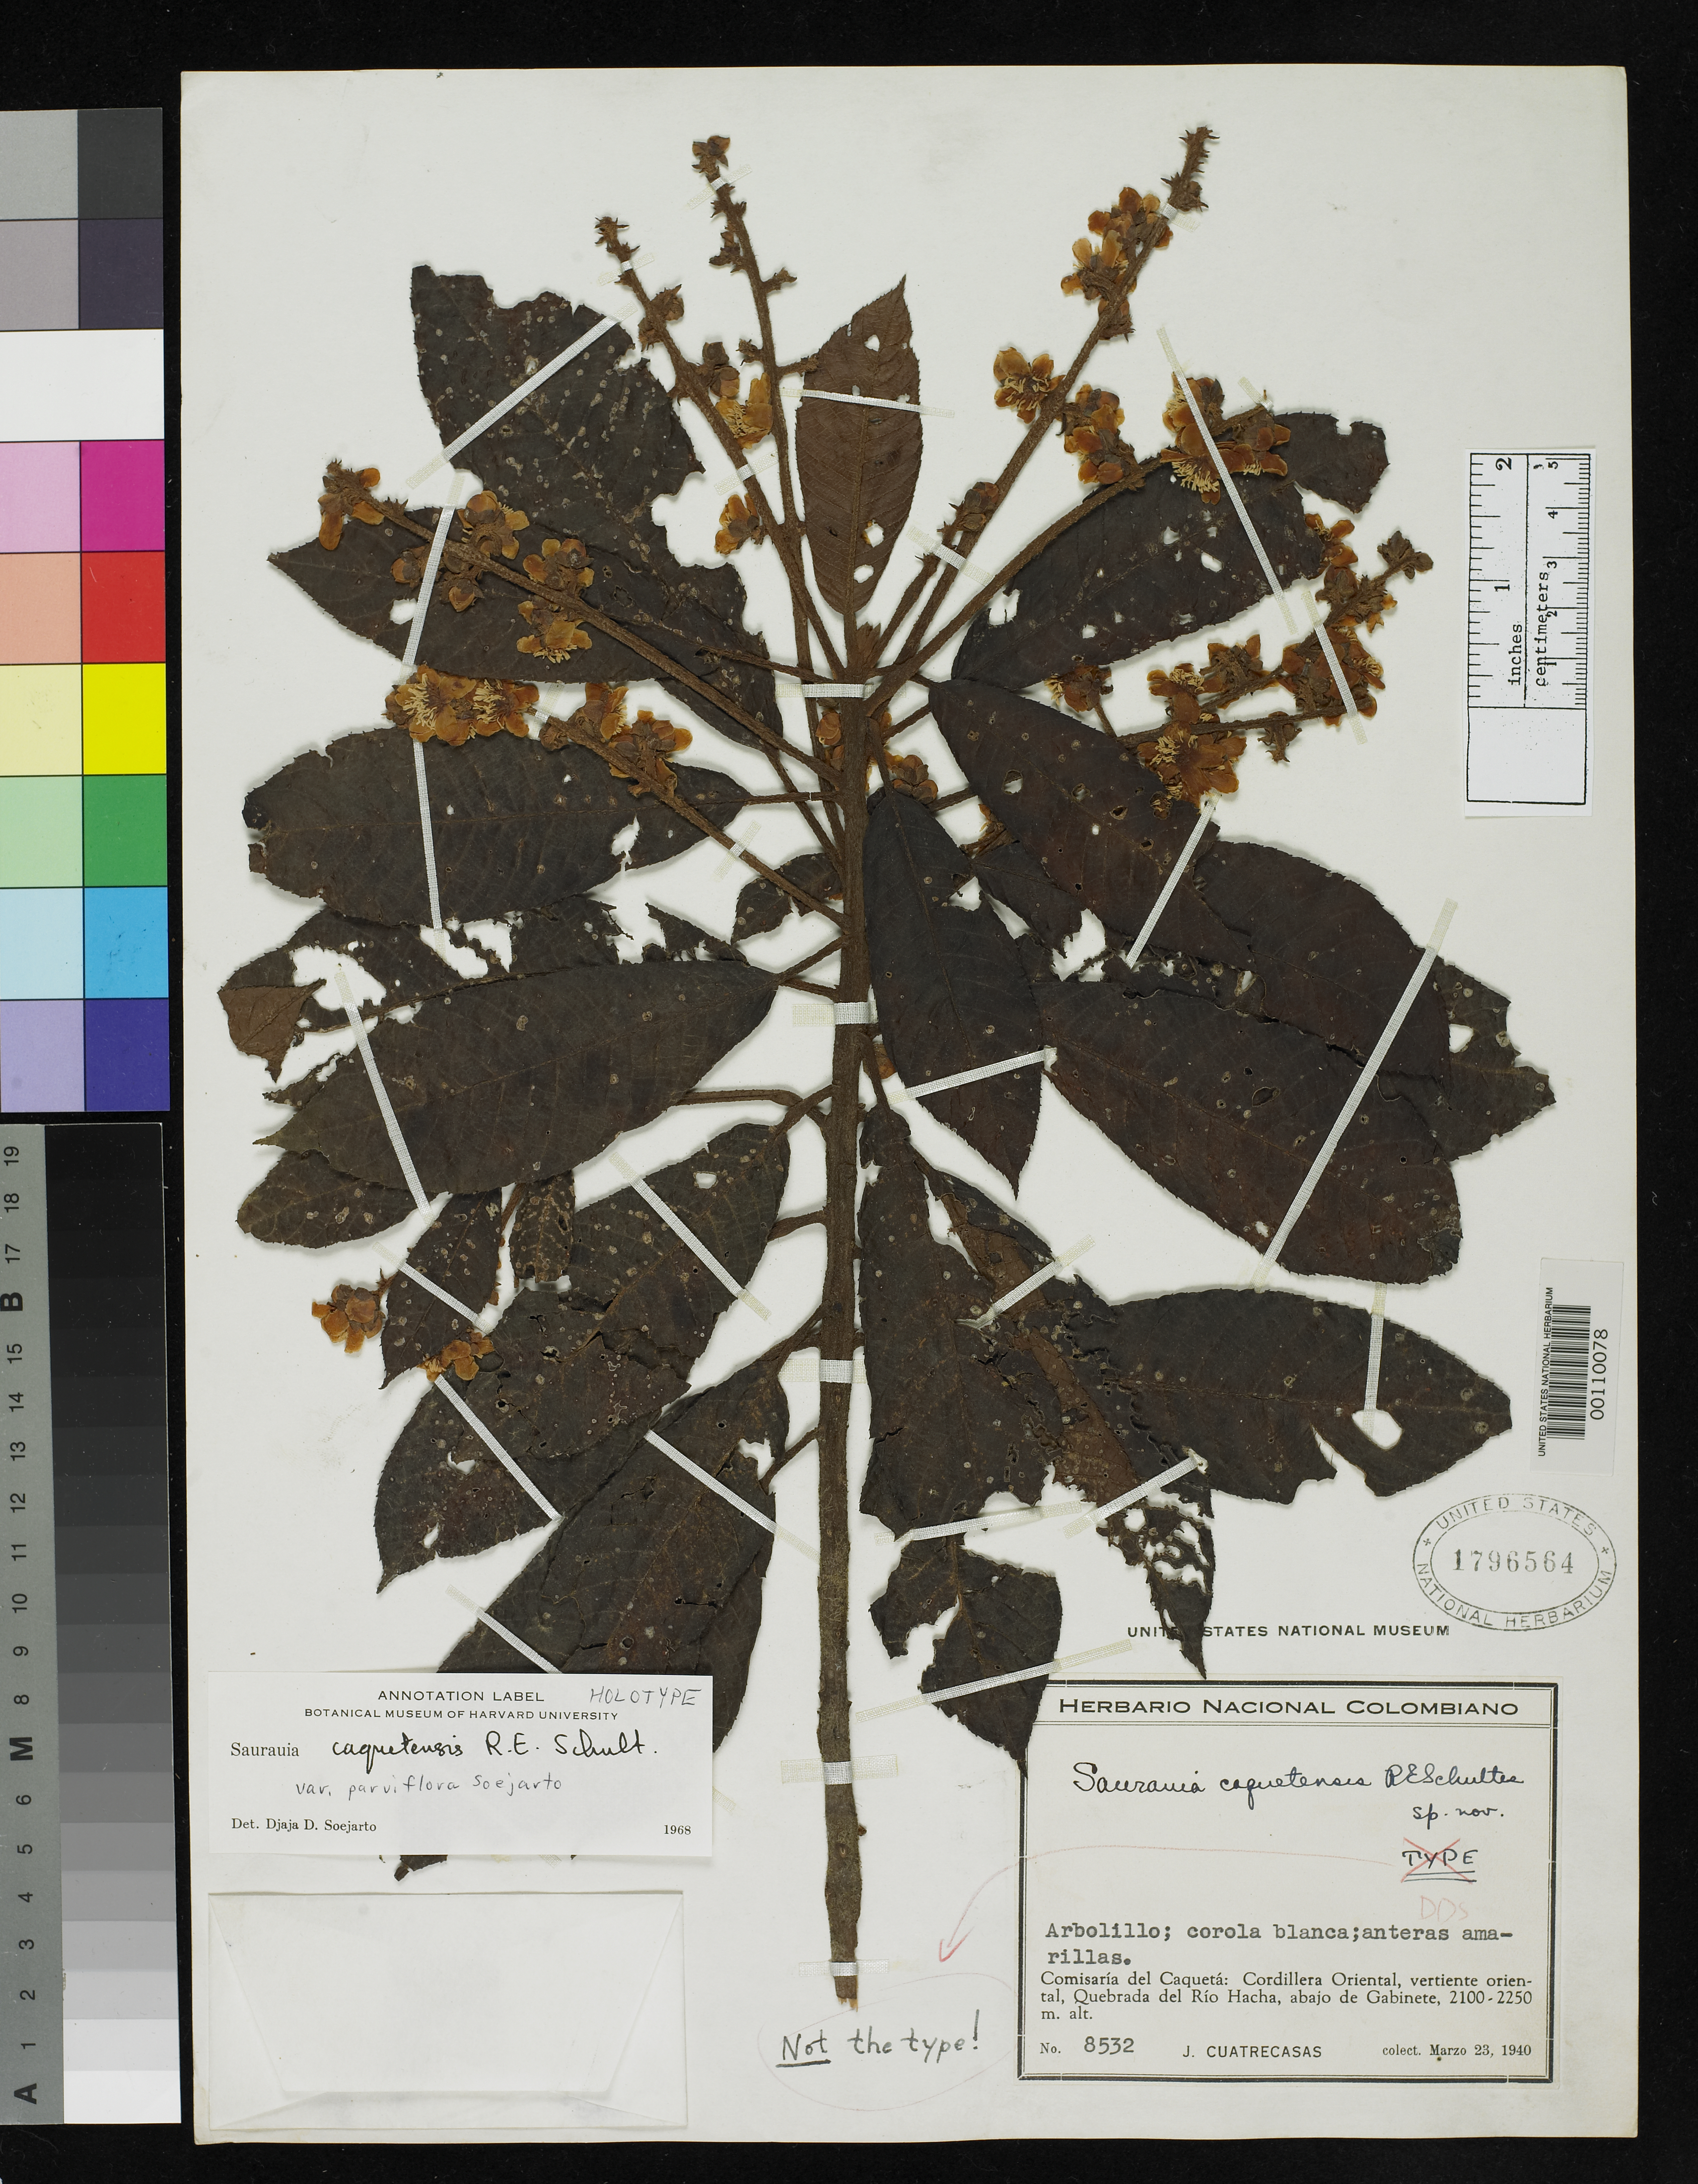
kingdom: Plantae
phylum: Tracheophyta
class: Magnoliopsida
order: Ericales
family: Actinidiaceae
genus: Saurauia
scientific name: Saurauia caquetensis var. parviflora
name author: Soejarto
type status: Holotype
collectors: J. Cuatrecasas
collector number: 8532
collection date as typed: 23 Mar 1970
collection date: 1970-03-23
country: Colombia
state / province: Caquetá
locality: Cordillera Oriental Vertiente Oriental, Quebrada de Rio Hacha, Abajode Gabinete.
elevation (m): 2100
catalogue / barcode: US 1796564